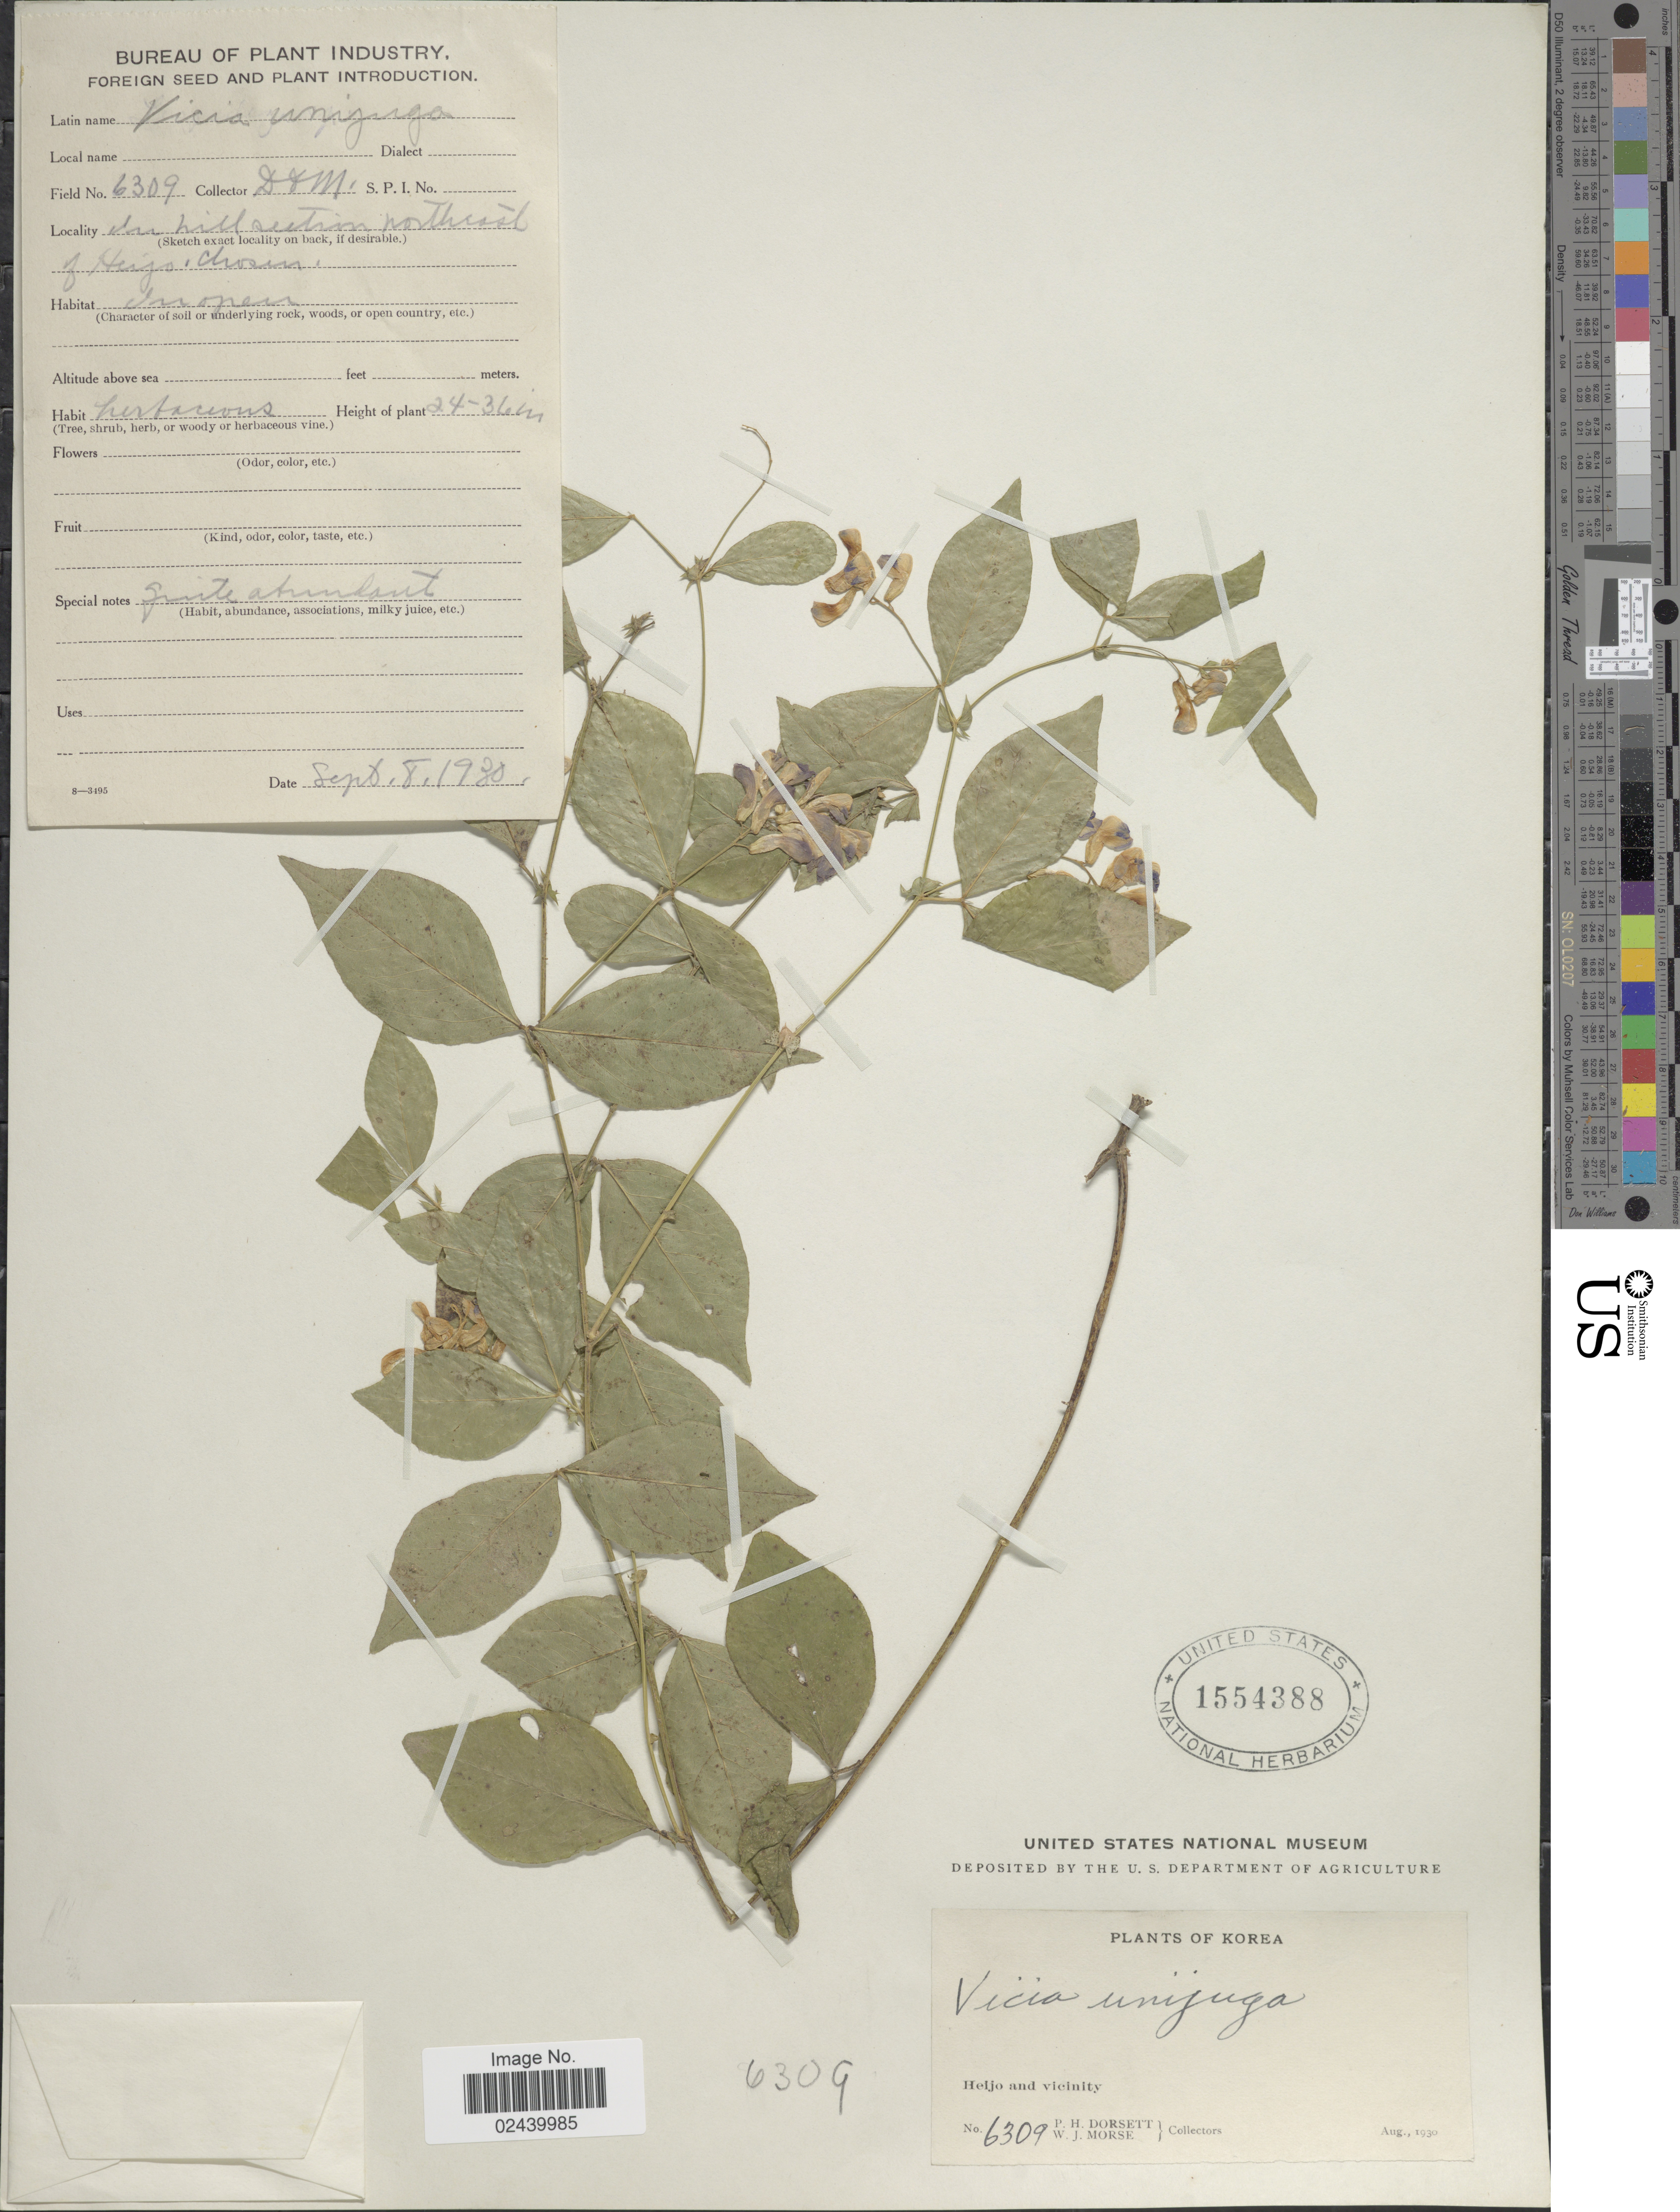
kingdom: Plantae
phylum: Tracheophyta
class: Magnoliopsida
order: Fabales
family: Fabaceae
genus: Vicia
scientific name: Vicia unijuga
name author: A. Braun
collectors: P. H. Dorsett & W. J. Morse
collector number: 6309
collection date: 1930-09-08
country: North Korea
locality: Heijo and vicinity, In hills section northeast of Heijo, Chosen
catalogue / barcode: US 1554388